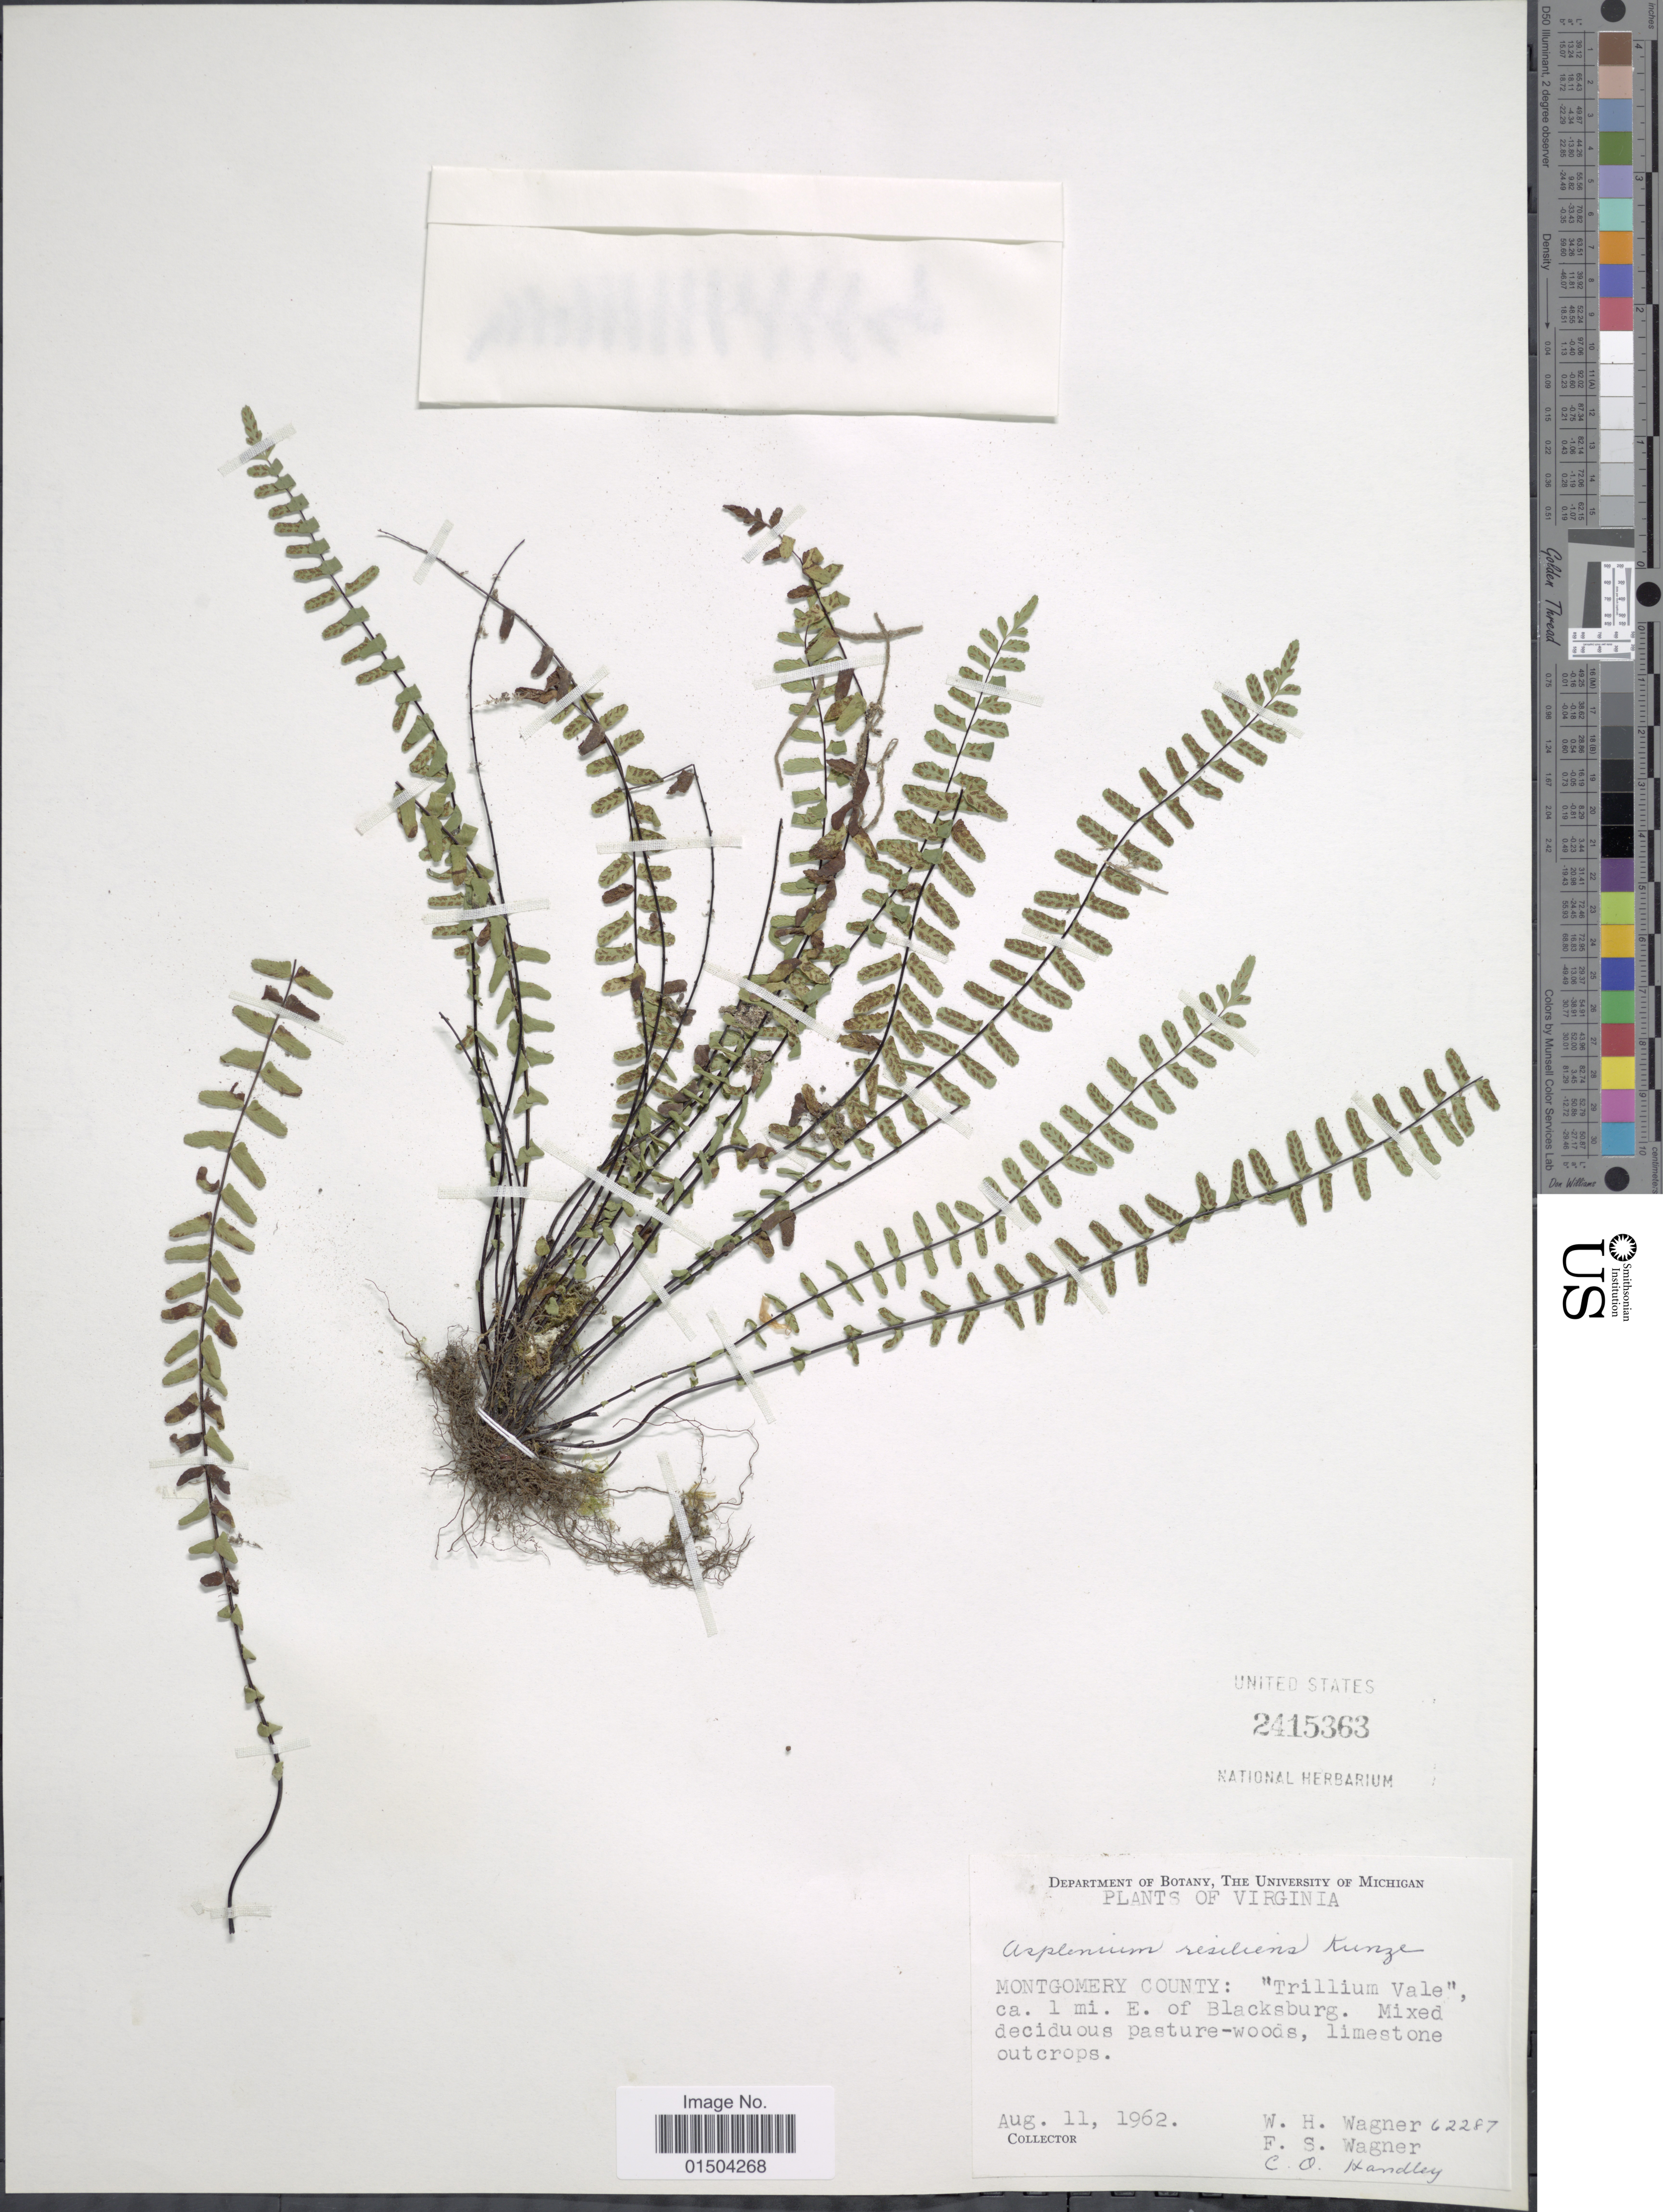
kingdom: Plantae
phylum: Tracheophyta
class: Polypodiopsida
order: Polypodiales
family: Aspleniaceae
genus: Asplenium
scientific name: Asplenium resiliens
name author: Kunze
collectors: W. H. Wagner, F. S. Wagner & C. O. Handley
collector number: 62287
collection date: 1962-08-11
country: United States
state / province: Virginia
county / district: Montgomery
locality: Montgomery County: "Trillium Vale", ca. 1 mi. E. of Blacksburg.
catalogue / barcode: US 2415363